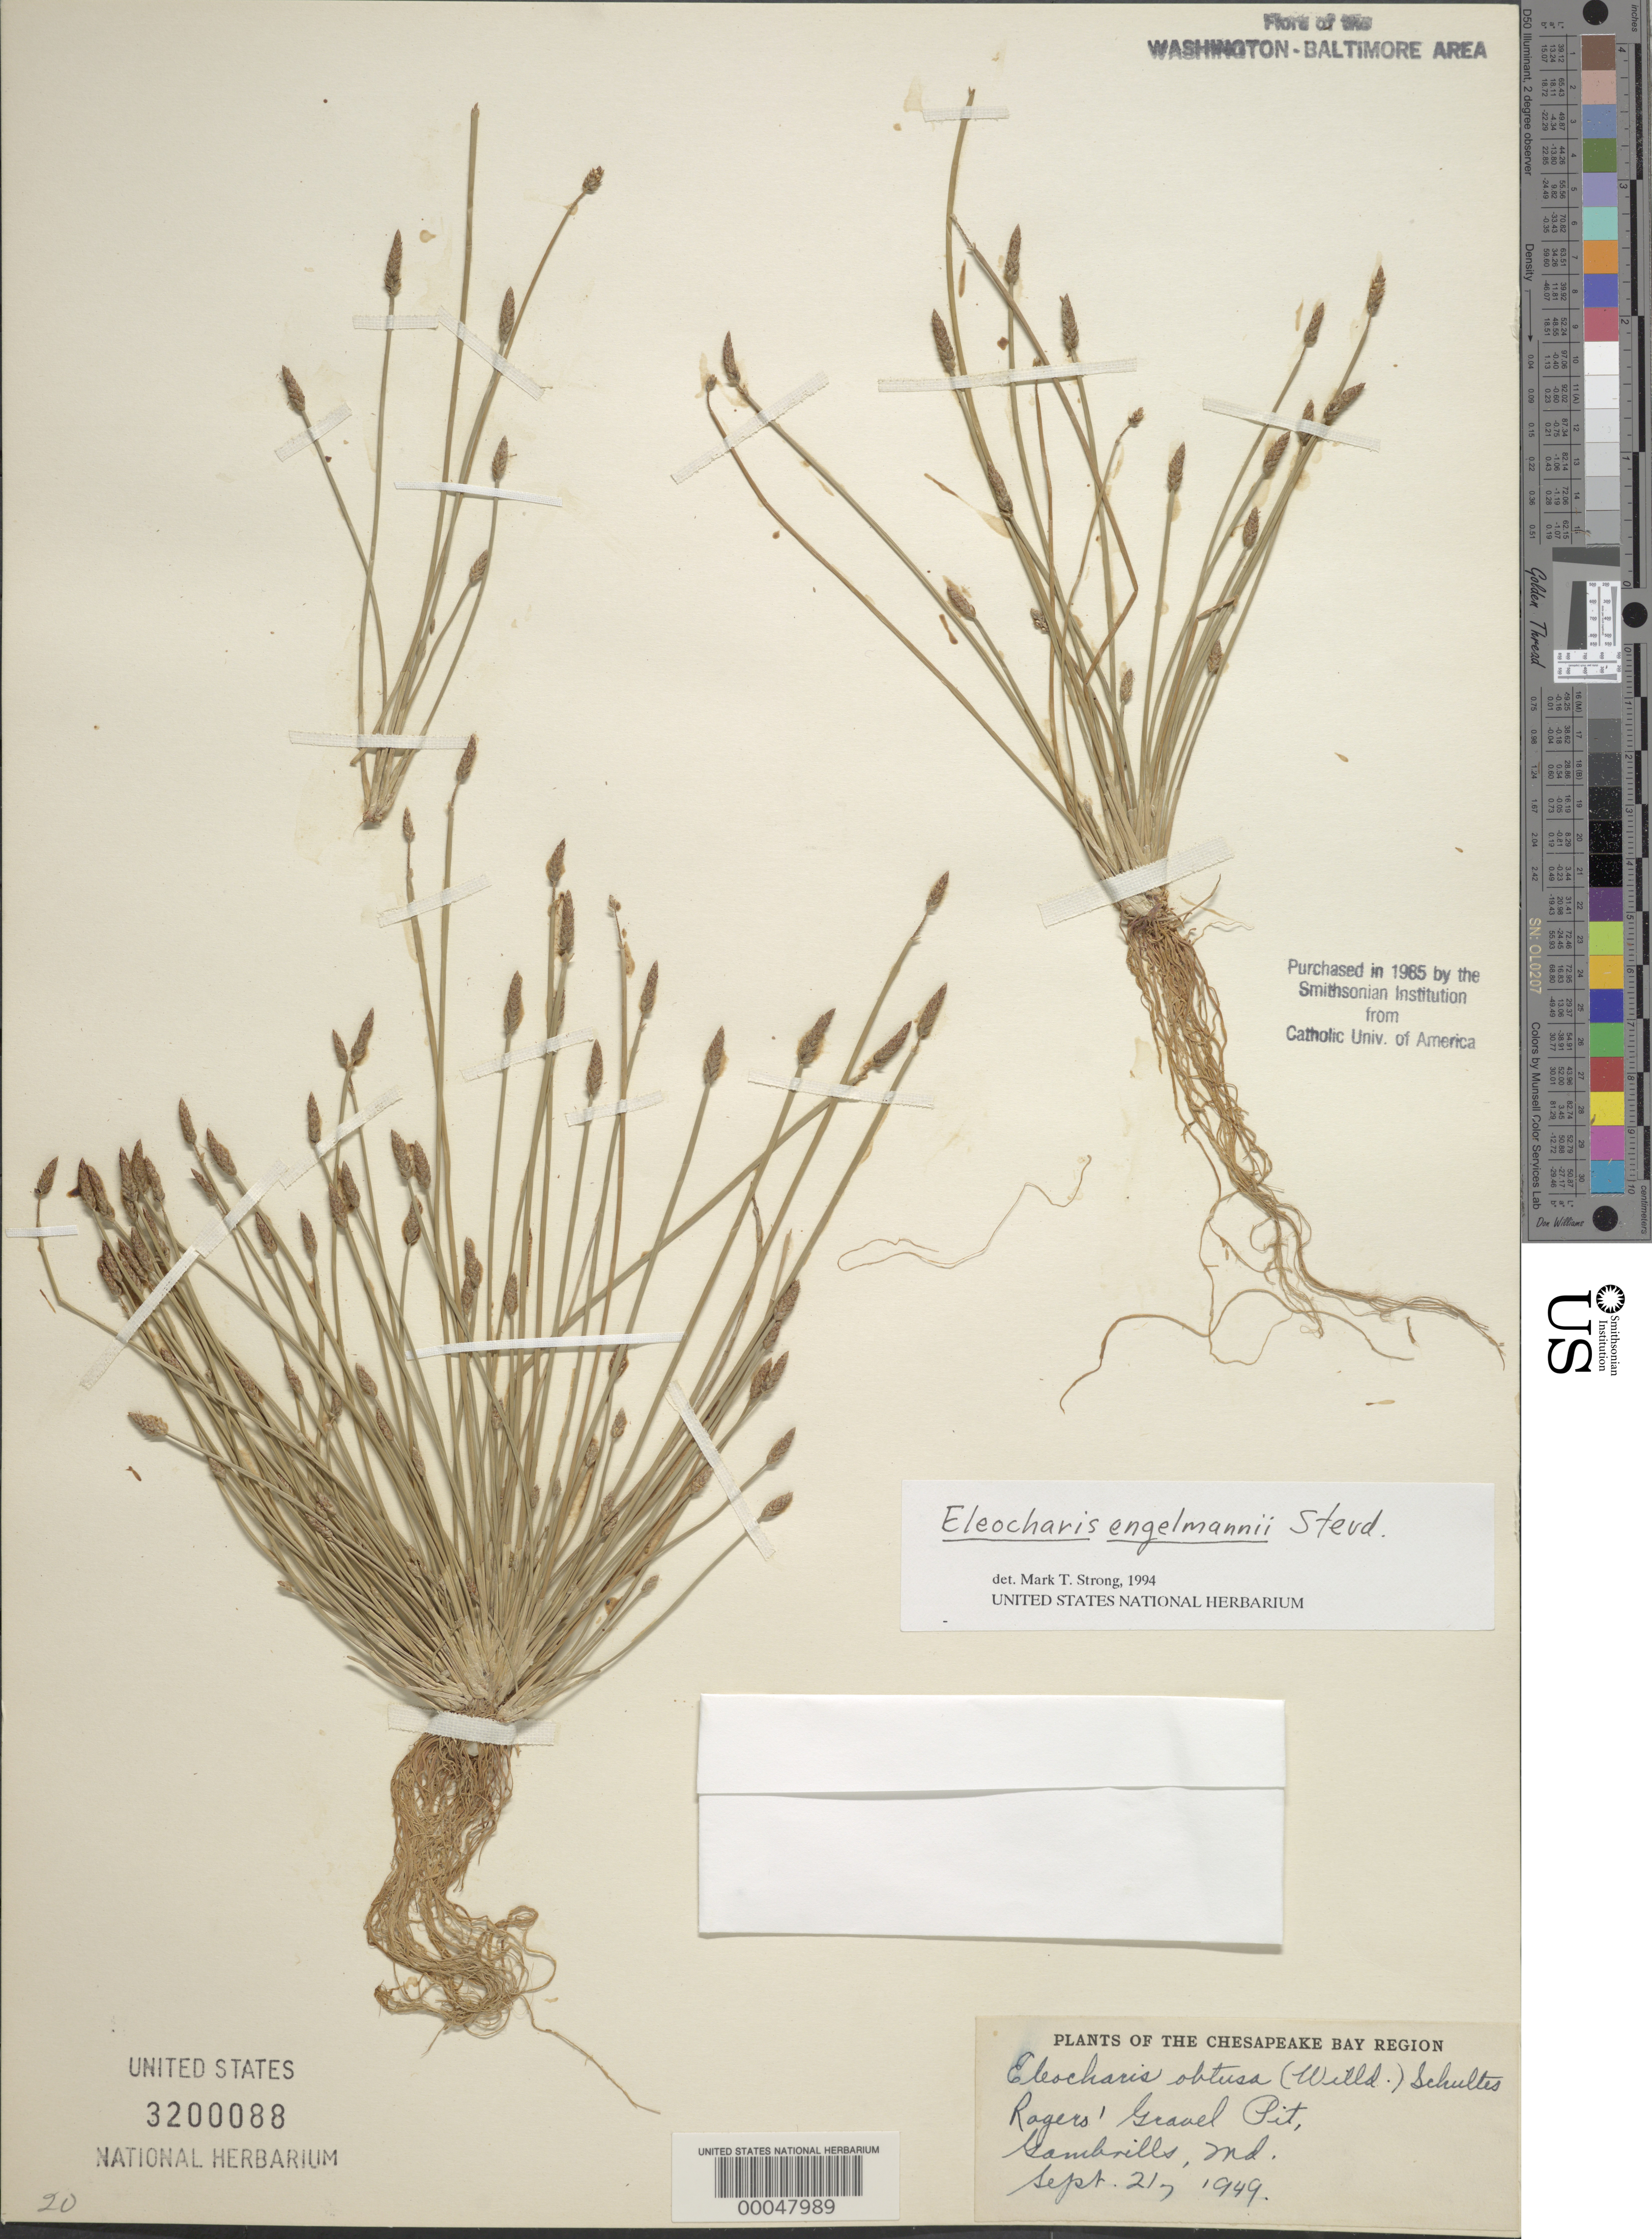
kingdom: Plantae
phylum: Tracheophyta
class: Liliopsida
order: Poales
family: Cyperaceae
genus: Eleocharis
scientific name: Eleocharis engelmannii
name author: Steud.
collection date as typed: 21 Sep 1949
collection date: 1949-09-21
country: United States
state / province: Maryland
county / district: Frederick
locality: Rogers' Gravel Pit, Gambrills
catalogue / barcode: US 3200088